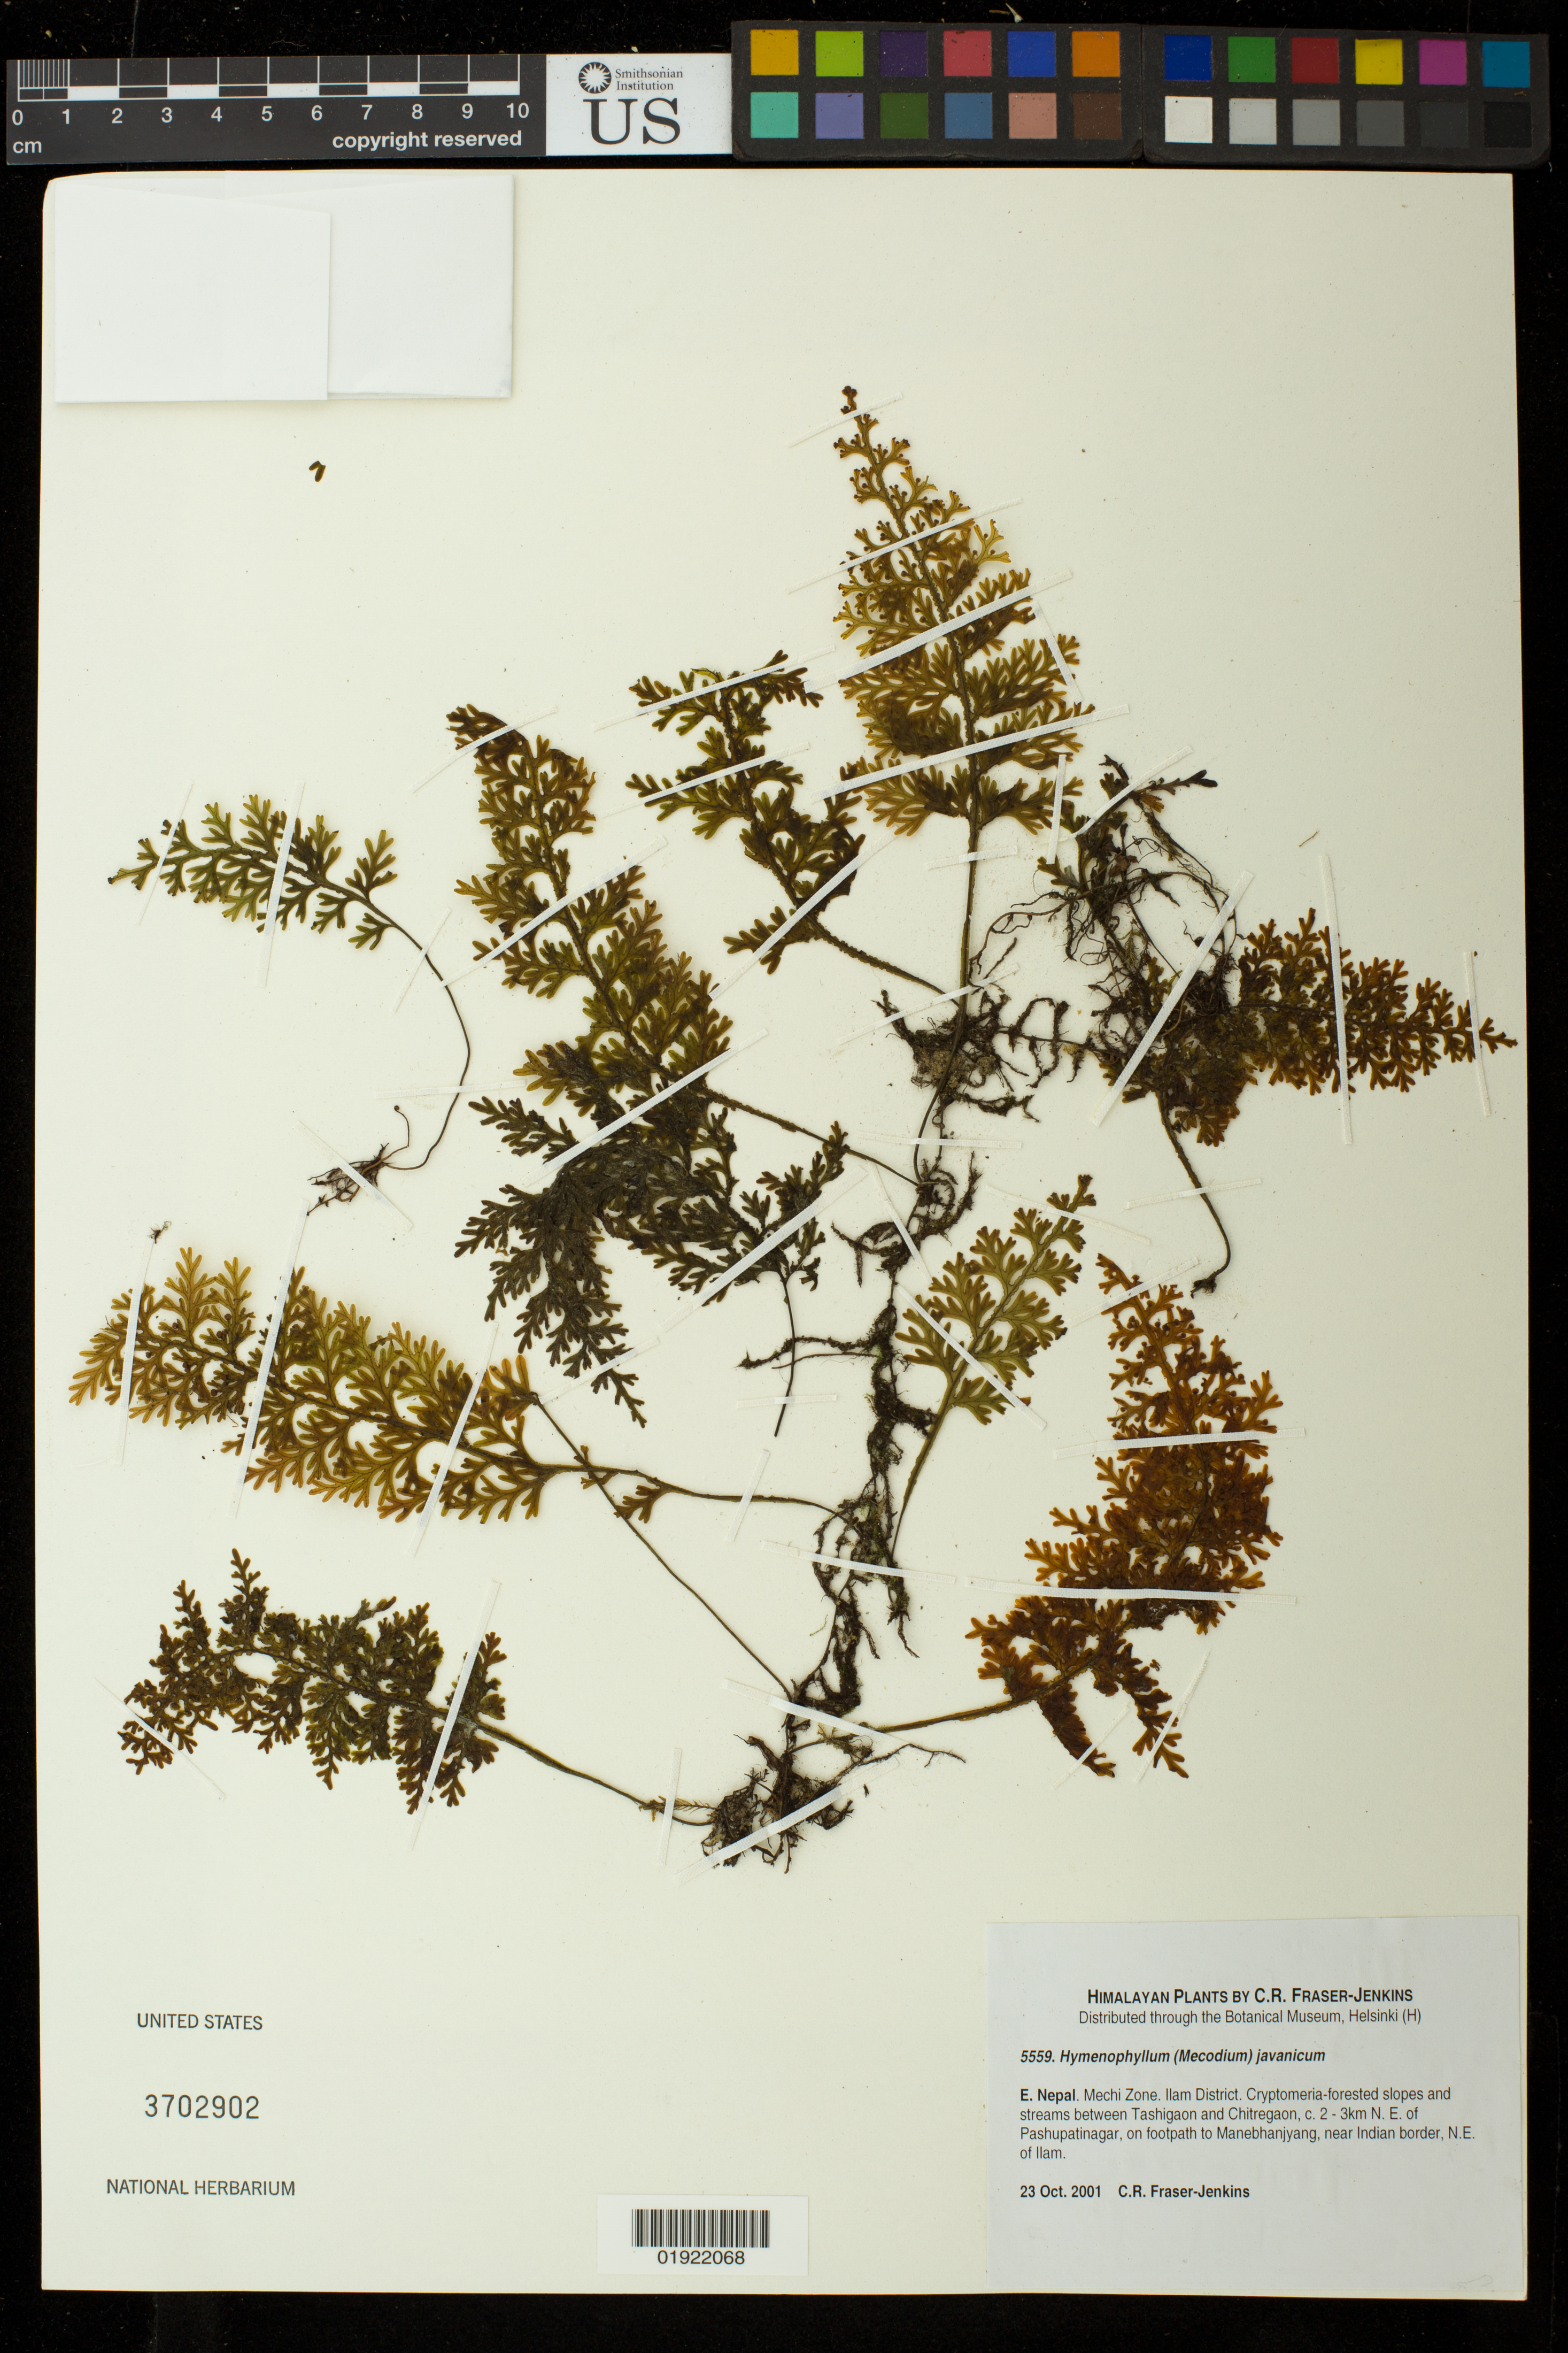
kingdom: Plantae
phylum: Tracheophyta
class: Polypodiopsida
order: Hymenophyllales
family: Hymenophyllaceae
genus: Hymenophyllum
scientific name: Hymenophyllum javanicum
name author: Spreng.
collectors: C. R. Fraser-Jenkins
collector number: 5559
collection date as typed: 23 Oct. 2001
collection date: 2001-10-23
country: Nepal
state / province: Mechi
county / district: Ilam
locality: Cryptomeria-forested slopes and streams between Tashigaon and Chitregaon, c. 2-3km N.E. of Pashupatinagar, on footpath to Manebhanjyang, near Indian border, N.E. of Ilam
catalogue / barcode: US 3702902